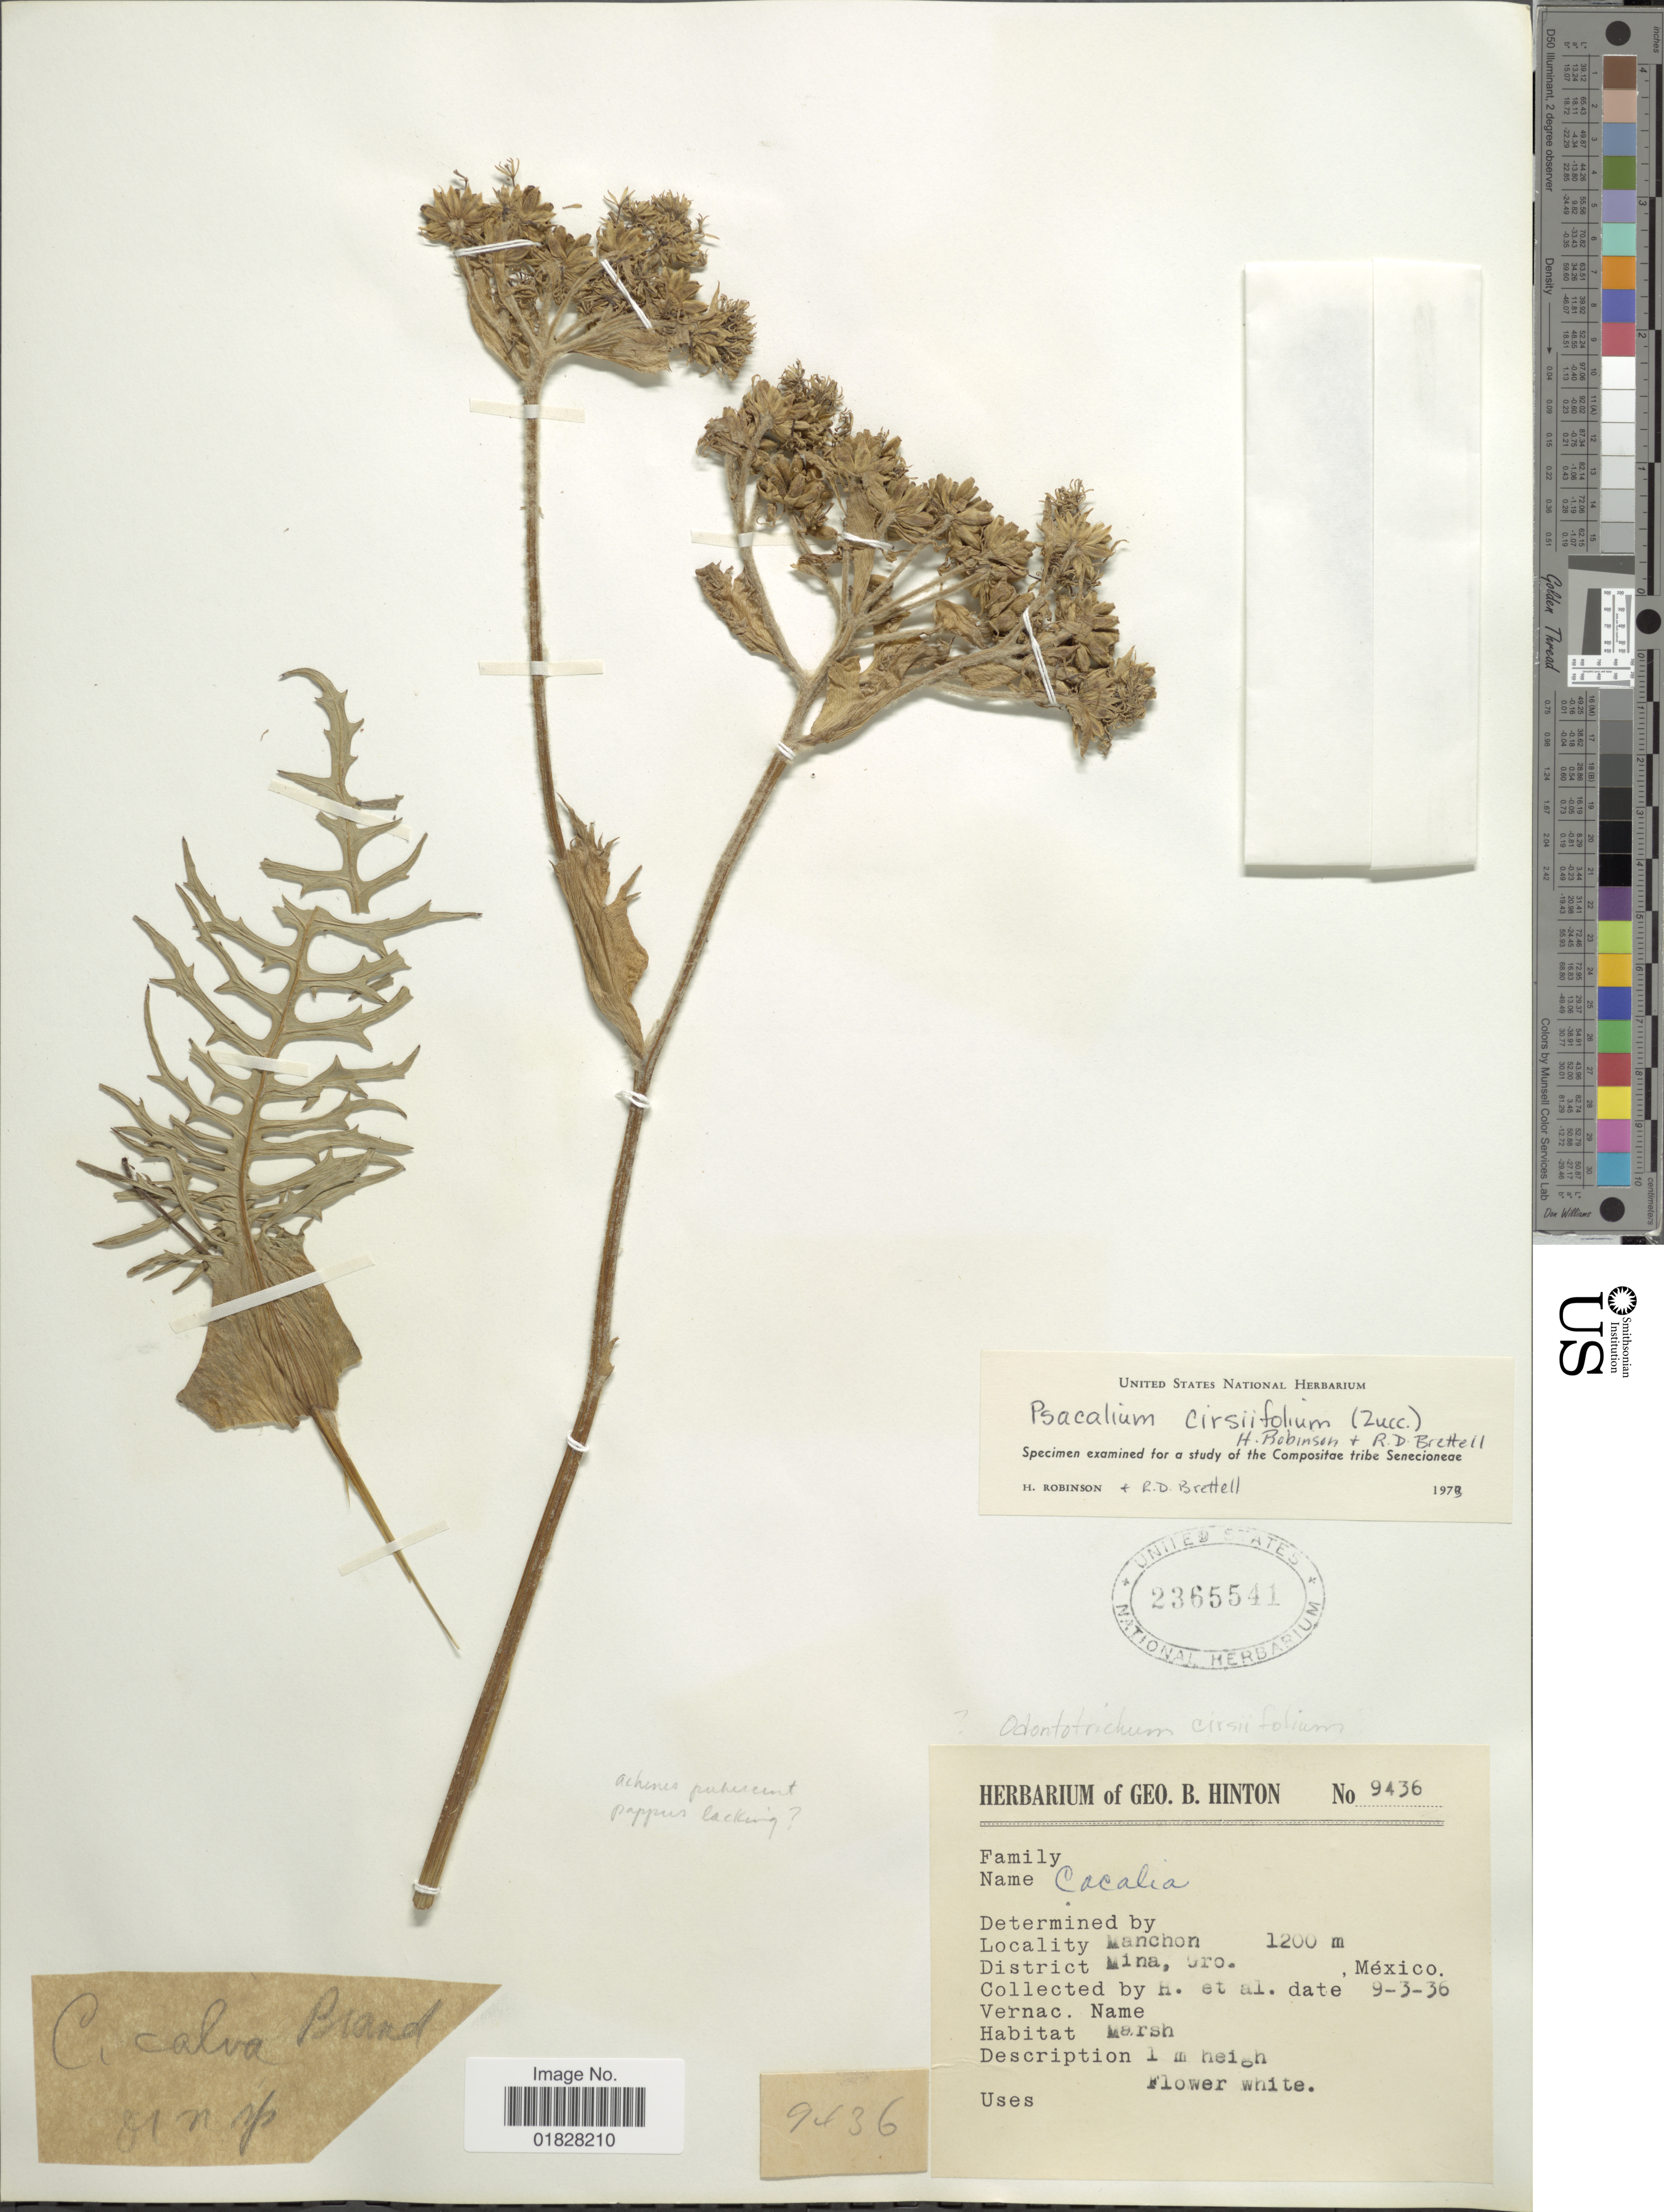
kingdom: Plantae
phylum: Tracheophyta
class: Magnoliopsida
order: Asterales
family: Asteraceae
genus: Psacalium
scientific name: Psacalium cirsiifolium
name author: (Zucc.) H. Rob. & Brettell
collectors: G. B. Hinton & et al.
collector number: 9436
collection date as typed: Transcribed d/m/y: 3/9/36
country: Mexico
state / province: Guerrero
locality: Manchon. District Mina, Gro., México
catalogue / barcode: US 2365541